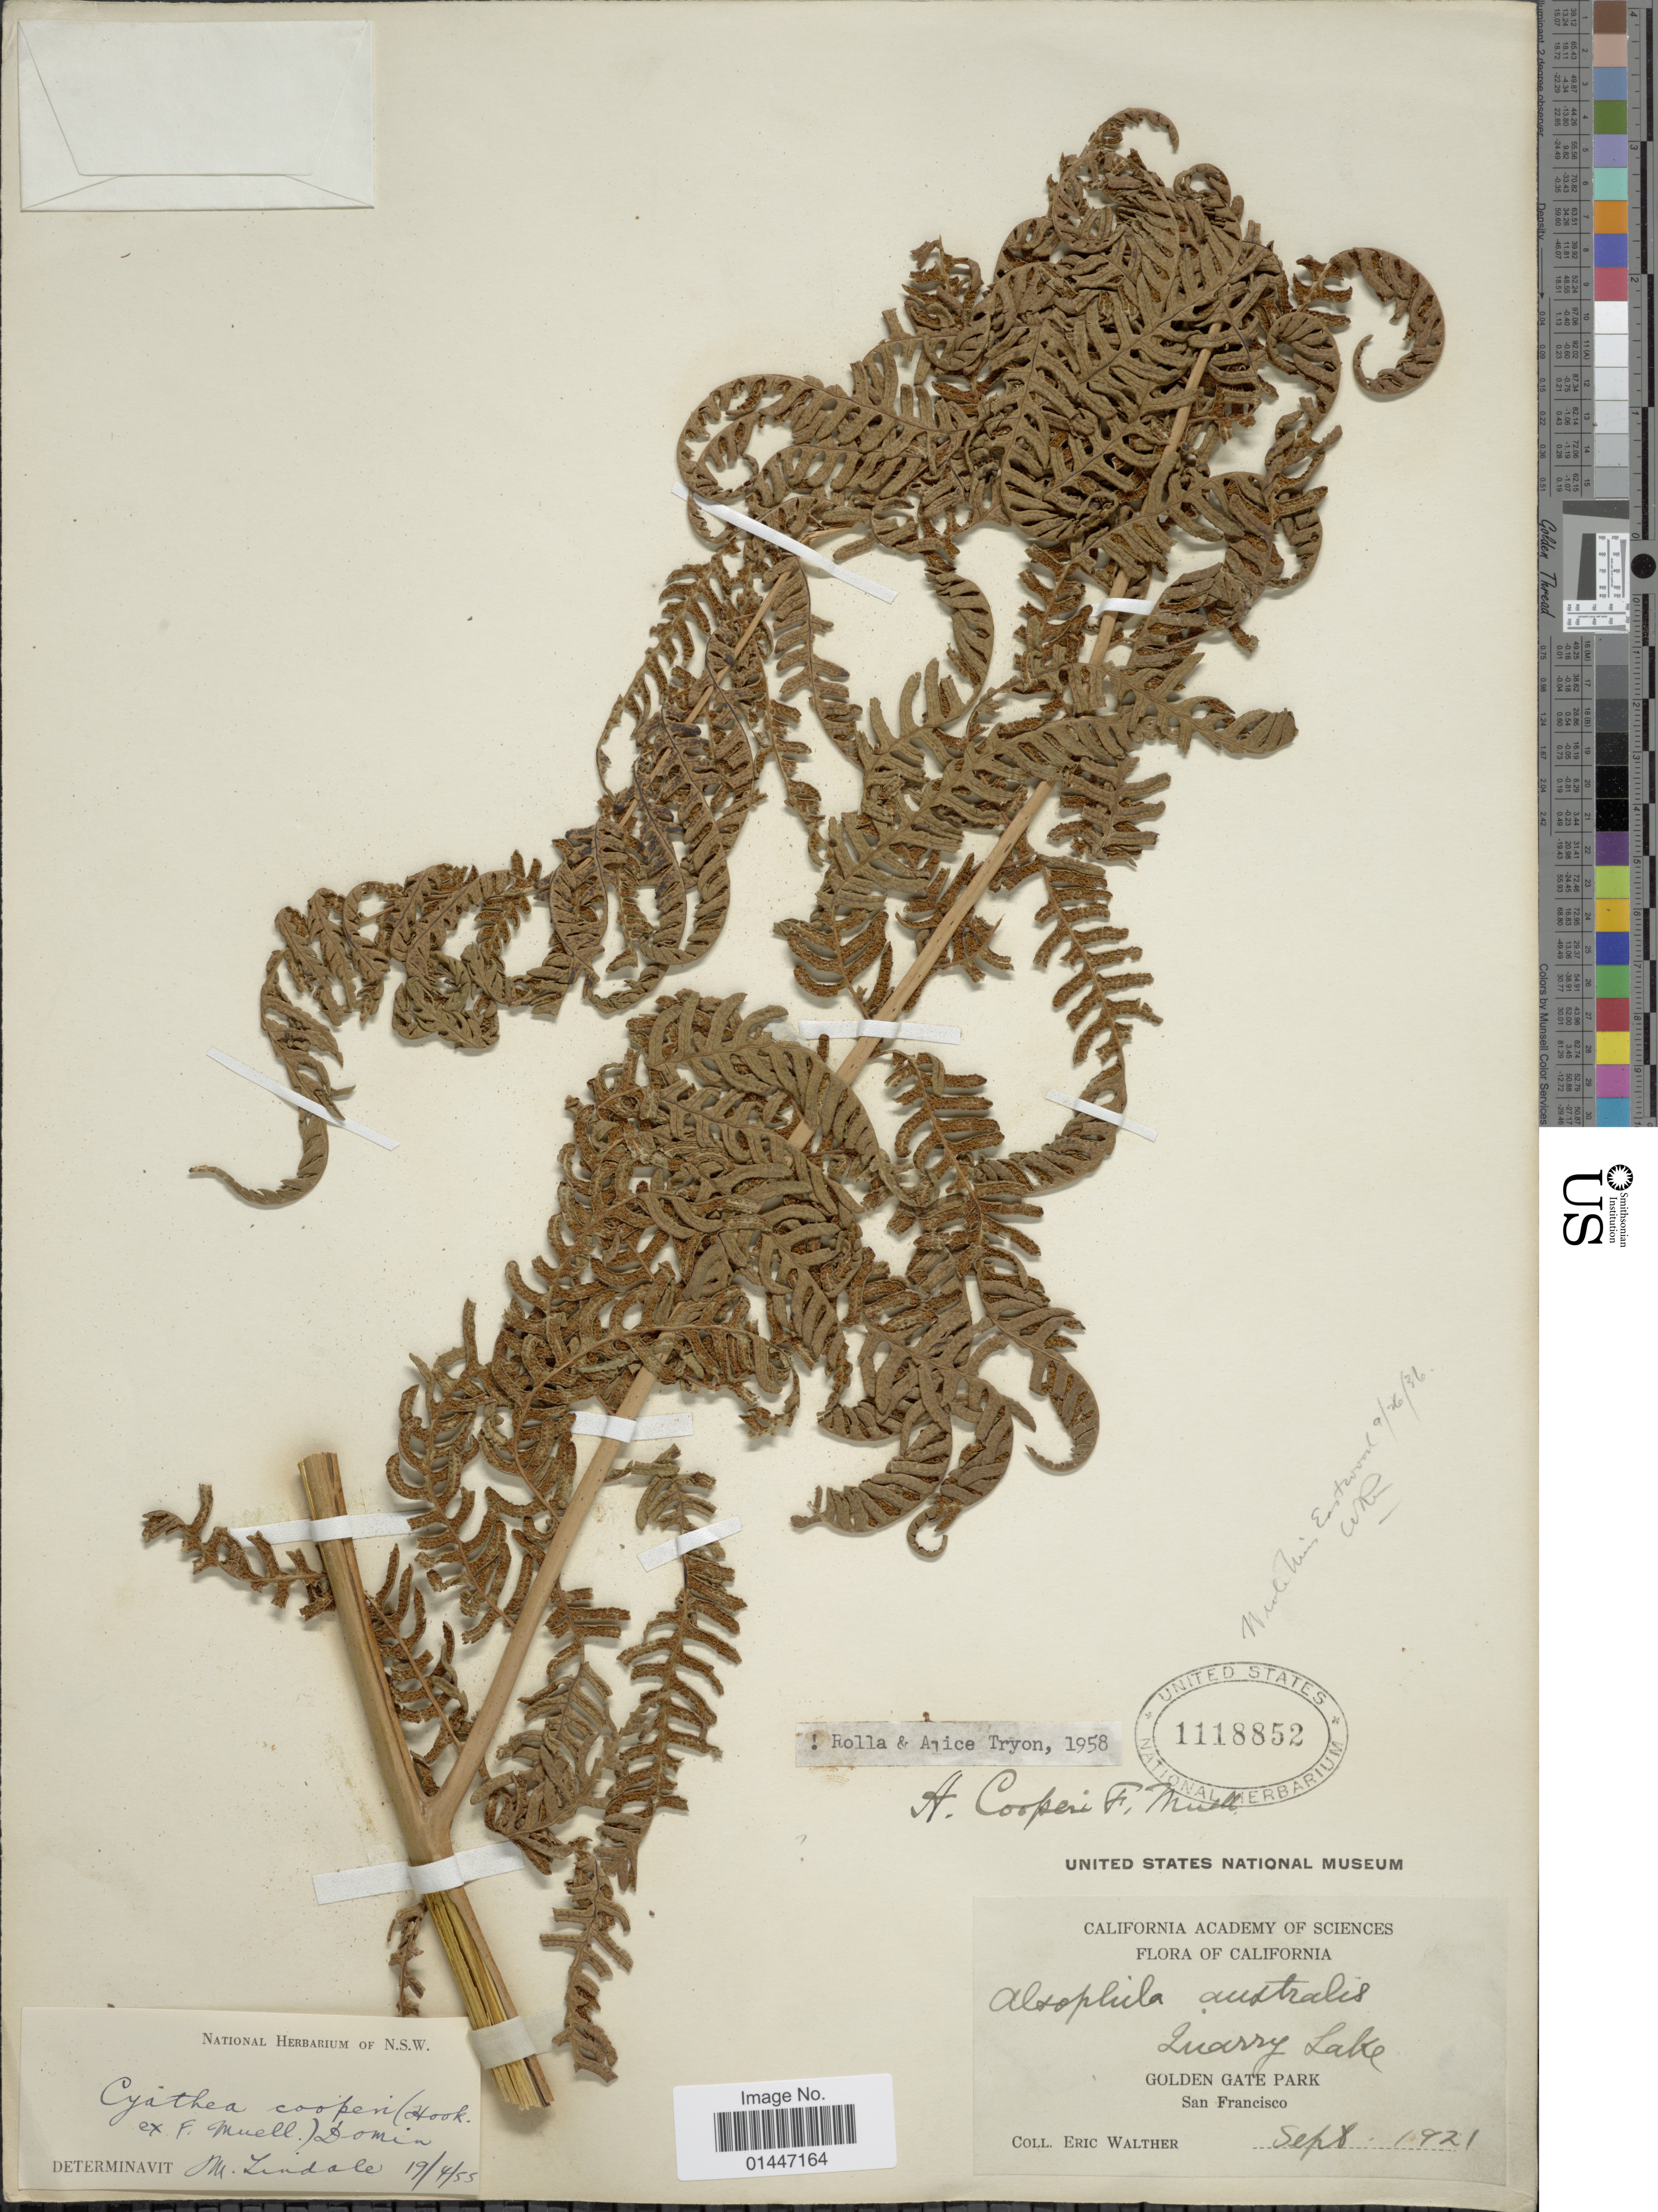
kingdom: Plantae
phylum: Tracheophyta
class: Polypodiopsida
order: Cyatheales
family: Cyatheaceae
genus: Sphaeropteris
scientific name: Sphaeropteris cooperi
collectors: E. Walther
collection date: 1921-09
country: United States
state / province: California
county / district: San Francisco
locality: Luarry Lake, Golden Gate Park, San Francisco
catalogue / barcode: US 1118852